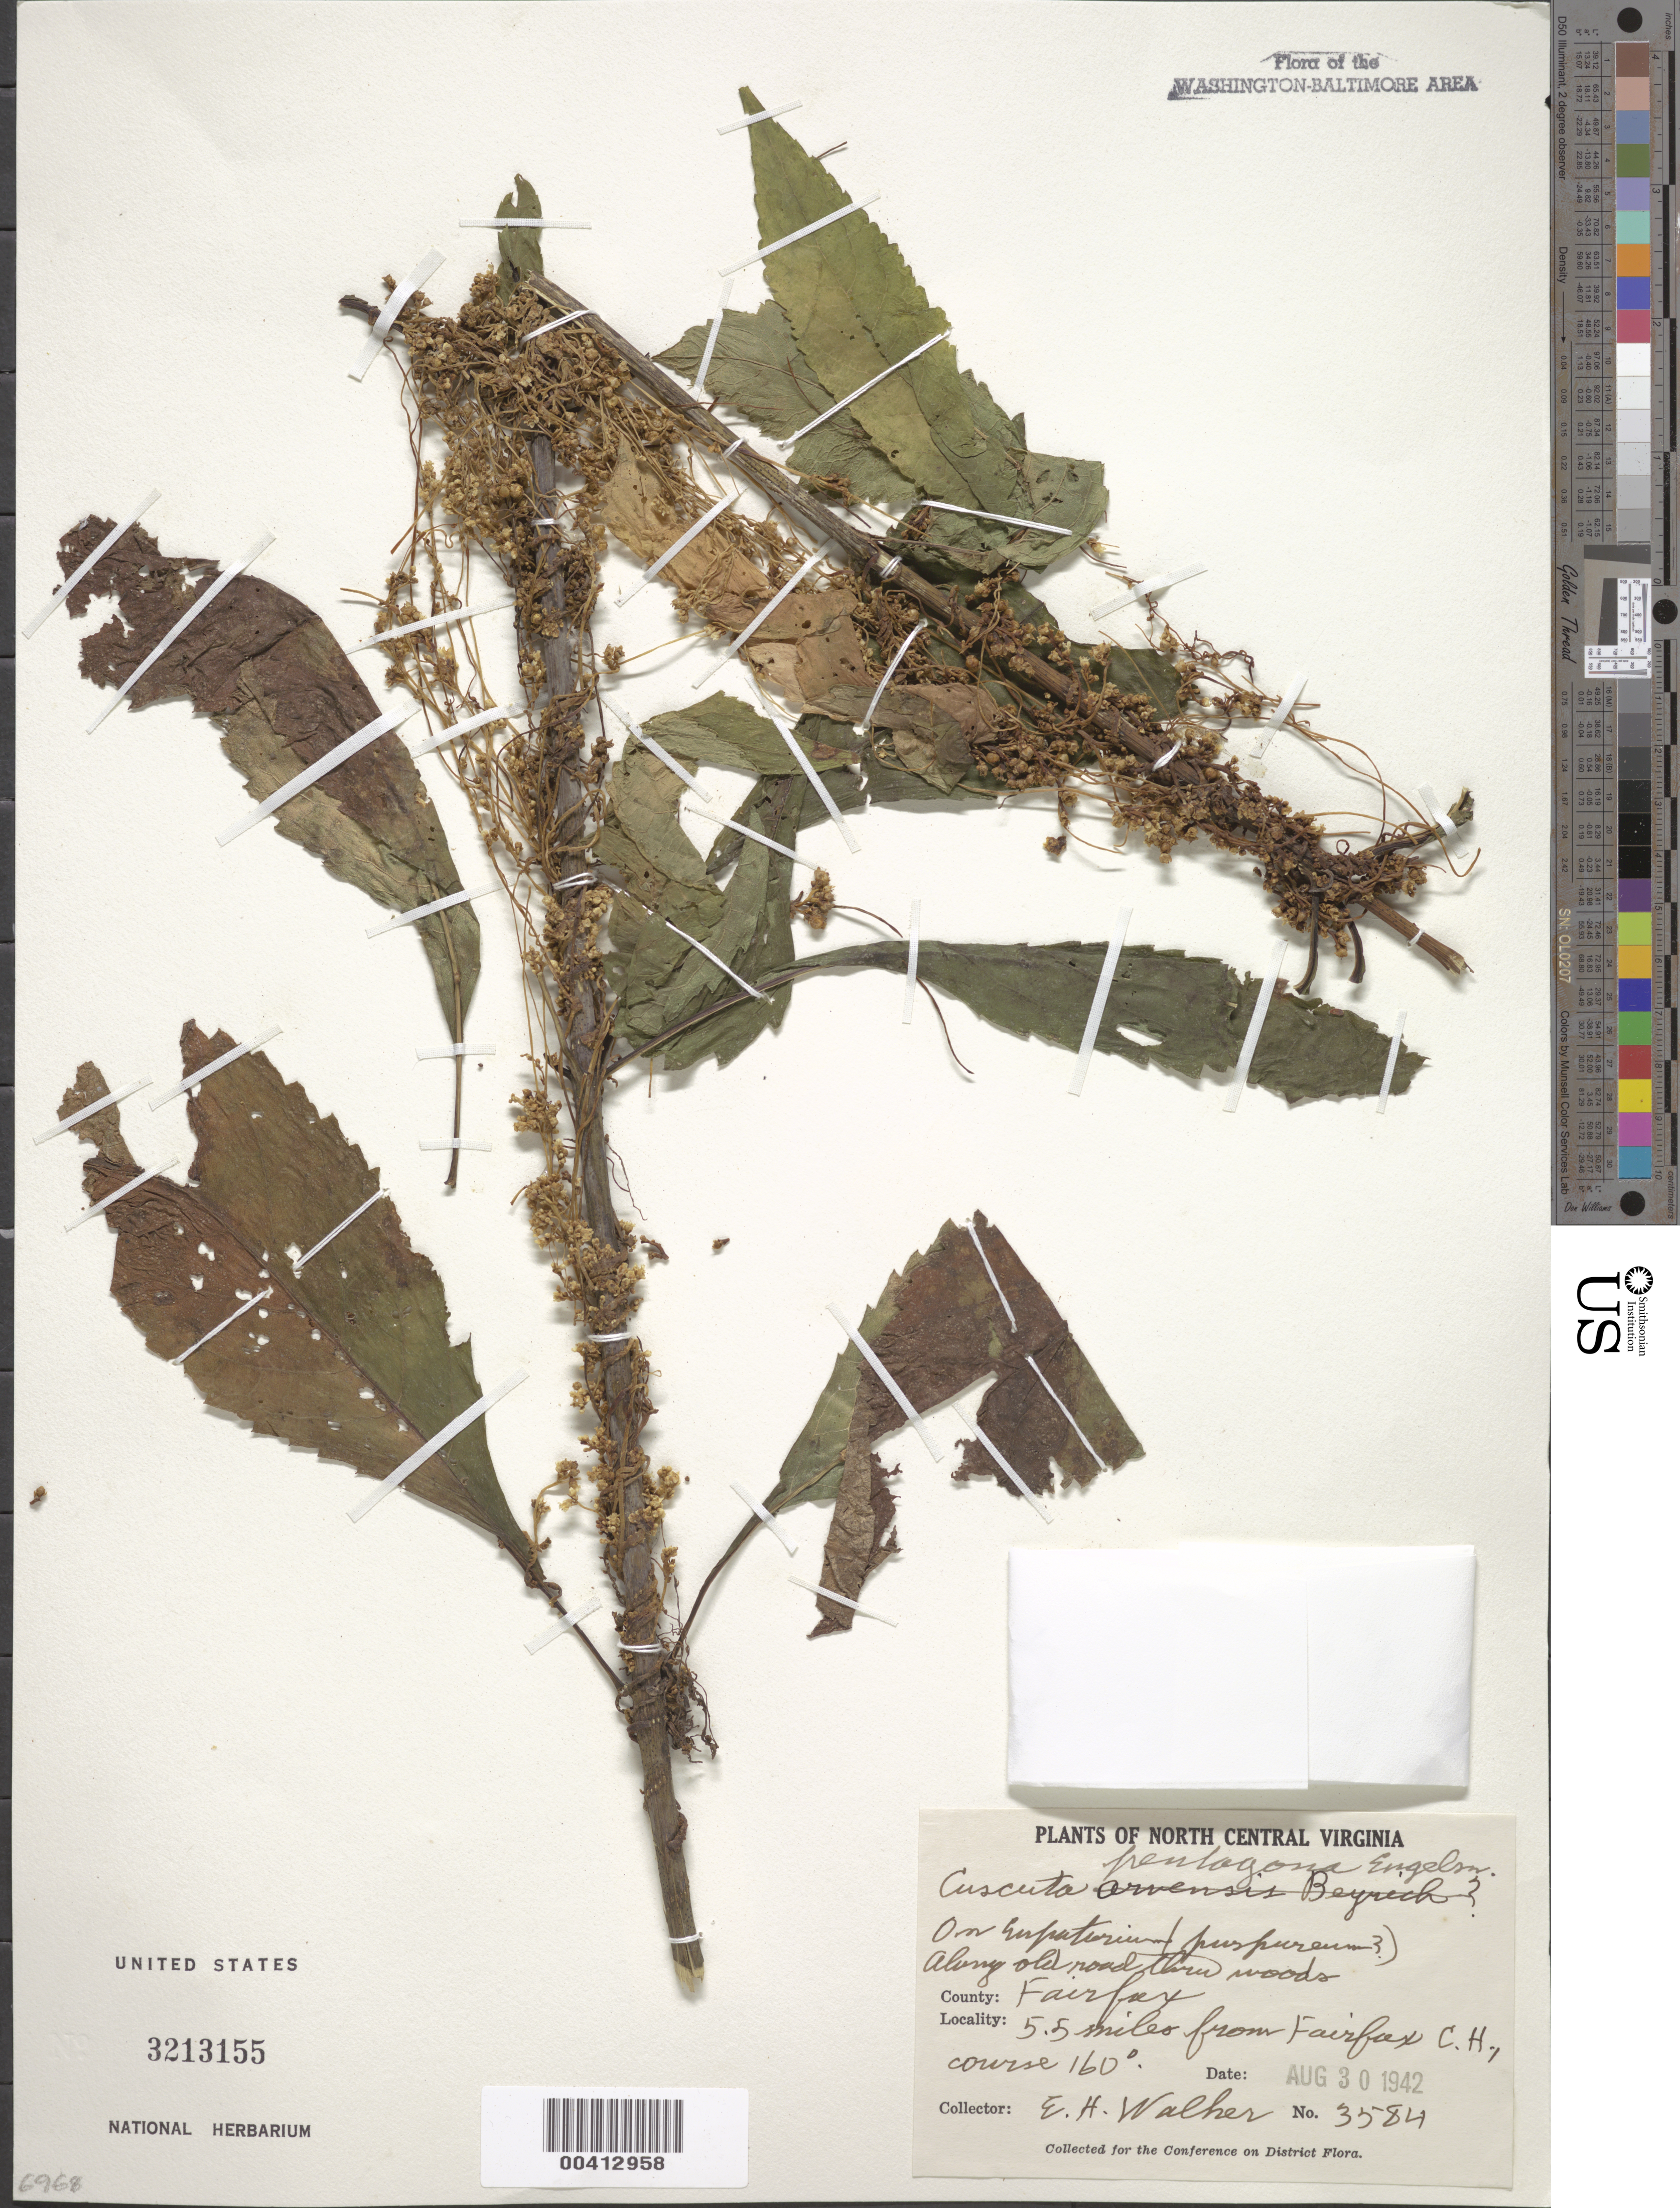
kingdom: Plantae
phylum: Tracheophyta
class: Magnoliopsida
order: Solanales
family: Convolvulaceae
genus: Cuscuta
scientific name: Cuscuta pentagona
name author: Engelm.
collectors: E. H. Walker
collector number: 3584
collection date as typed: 30 Aug 1942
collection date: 1942-08-30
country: United States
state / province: Virginia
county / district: Fairfax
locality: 5.5 mi. from Fairfax County Courthouse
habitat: Along old road thru woods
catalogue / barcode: US 3213155